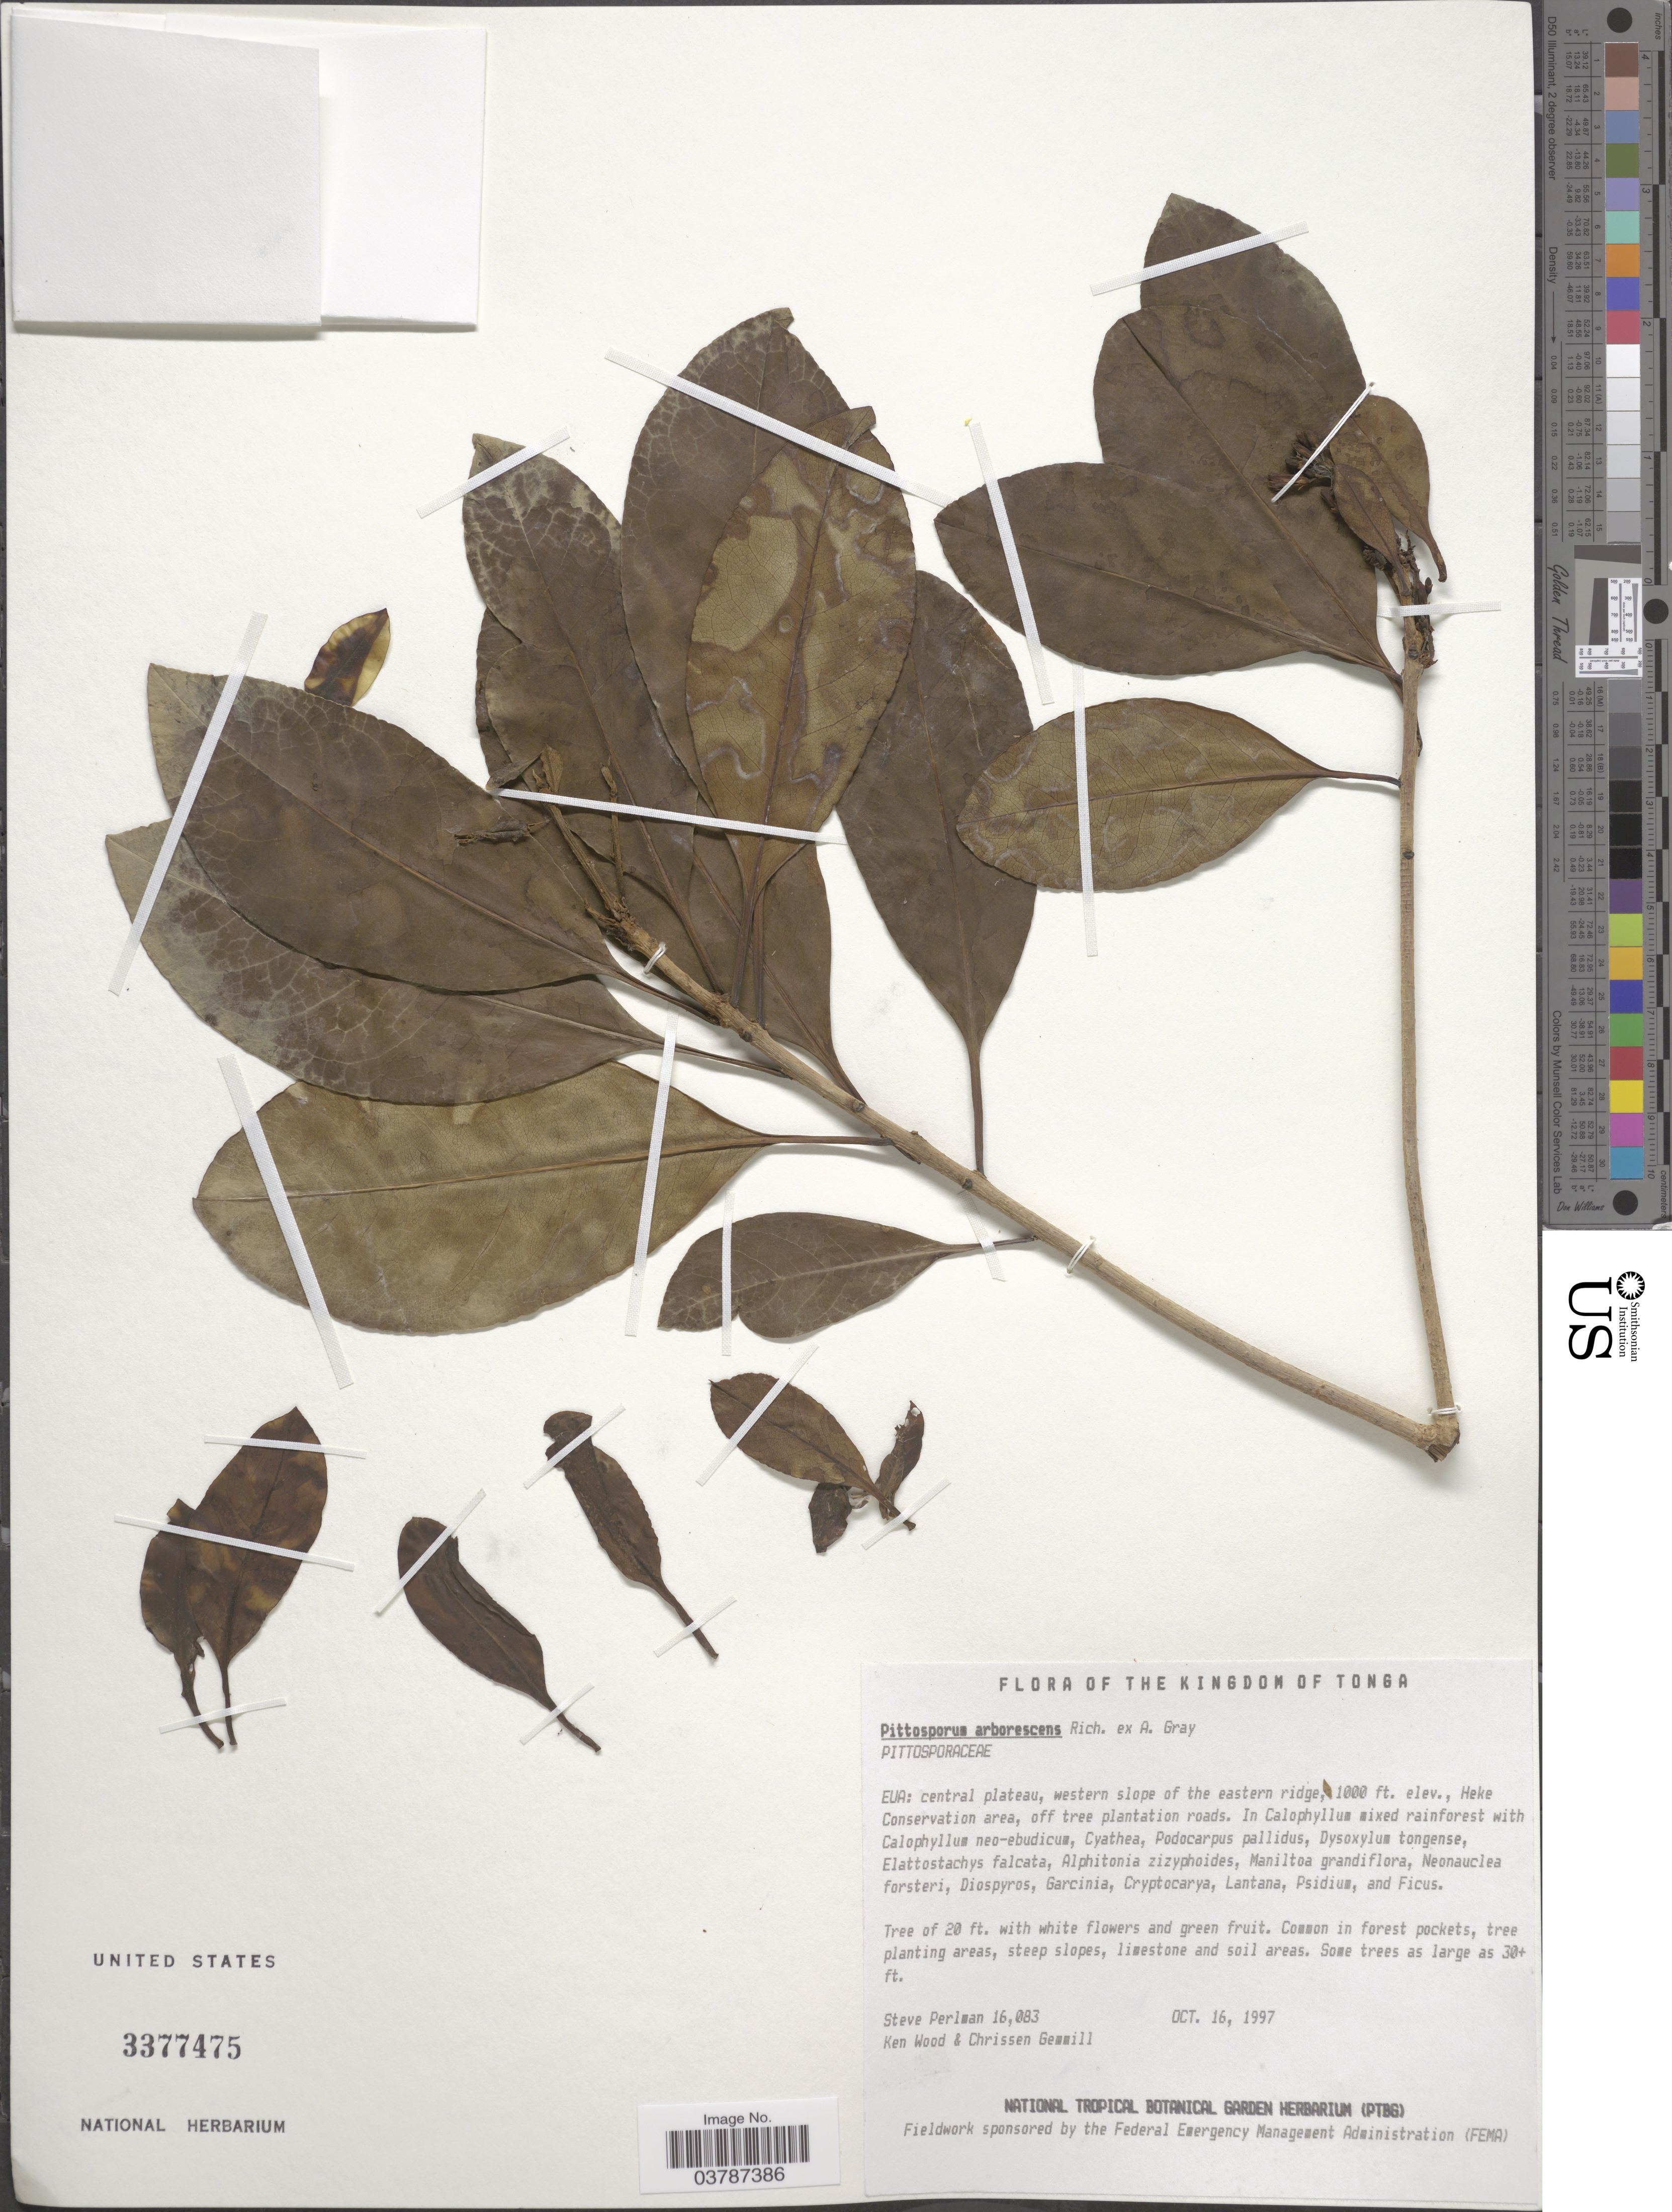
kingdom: Plantae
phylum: Tracheophyta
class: Magnoliopsida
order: Apiales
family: Pittosporaceae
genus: Pittosporum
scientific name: Pittosporum arborescens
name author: Rich. ex A. Gray in Wilkes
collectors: S. Perlman, K. Wood & C. Gemmill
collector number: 16083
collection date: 1997-10-16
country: Tonga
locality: The Kingdom of Tonga. Eua: central plateau, western slope of the eastern ridge.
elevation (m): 305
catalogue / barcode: US 3377475